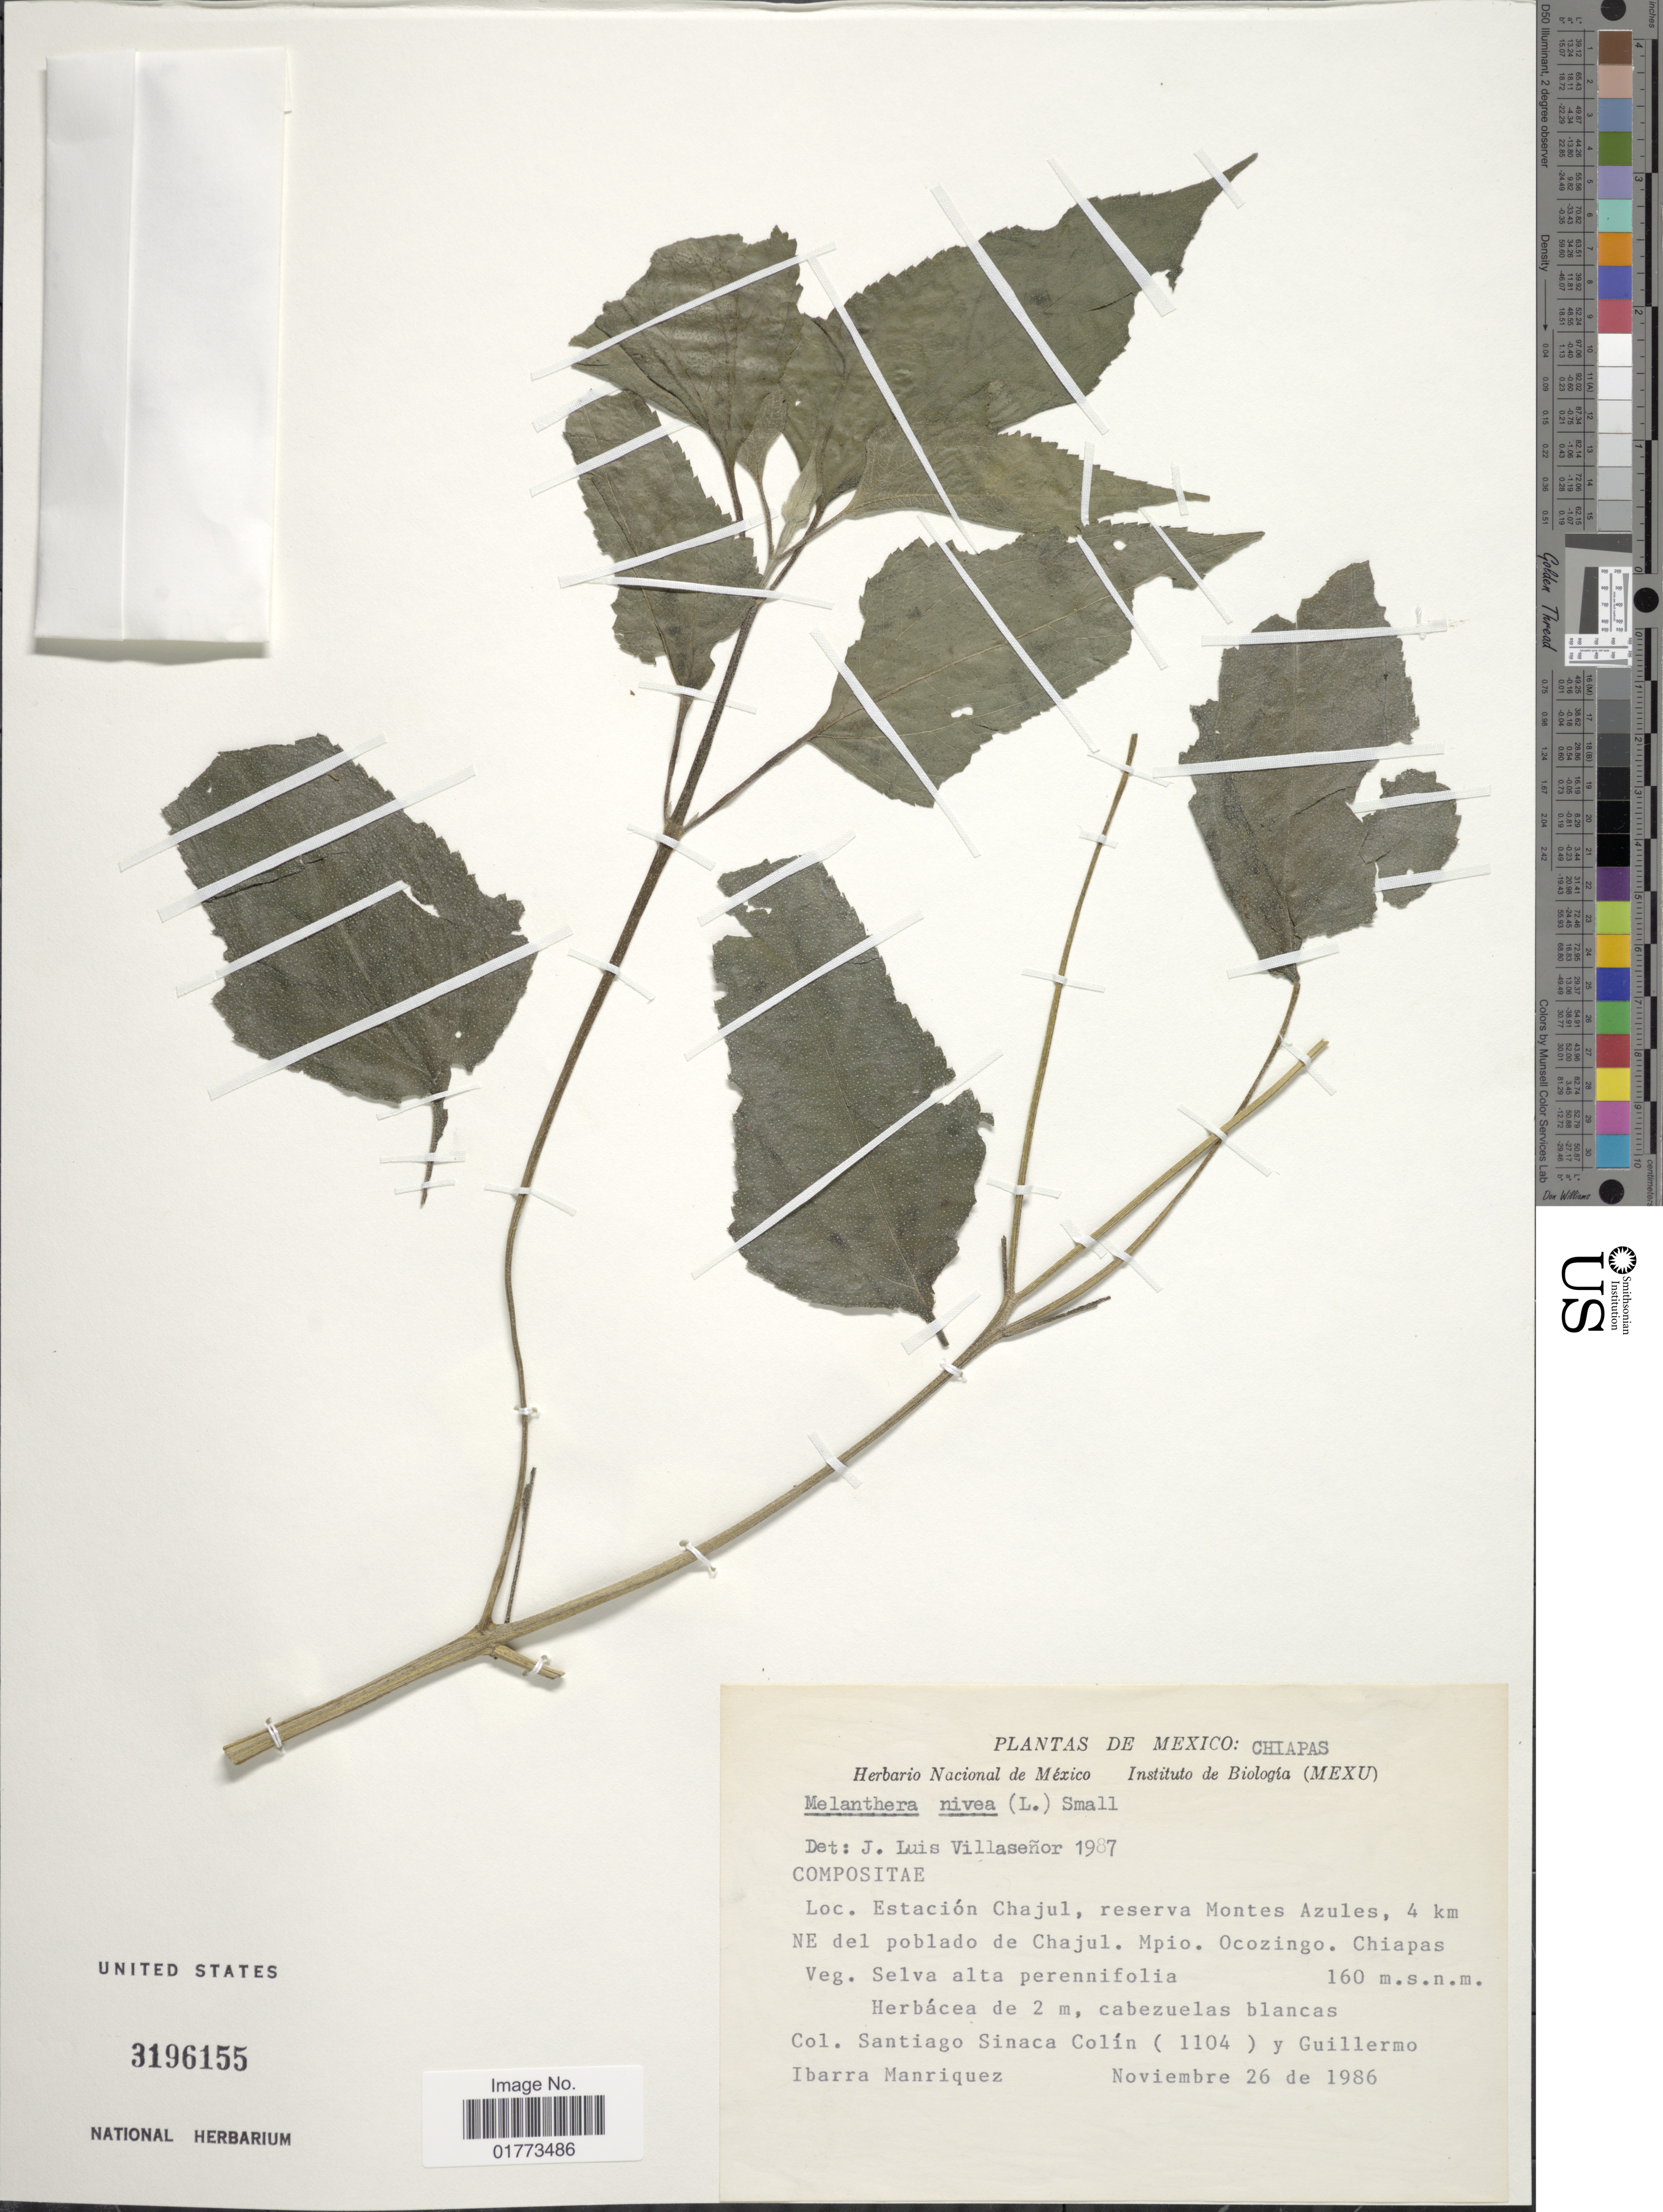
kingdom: Plantae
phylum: Tracheophyta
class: Magnoliopsida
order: Asterales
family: Asteraceae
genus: Melanthera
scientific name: Melanthera nivea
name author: (L.) Small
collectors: S. Sinaca-Colin & G. Ibarra M.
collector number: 1104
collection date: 1986-11-26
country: Mexico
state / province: Chiapas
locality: Estación Chajul, reserva Montes Azules, 4 km NE del poblado de Chajul, Mpio Ocozingo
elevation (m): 160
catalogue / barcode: US 3196155